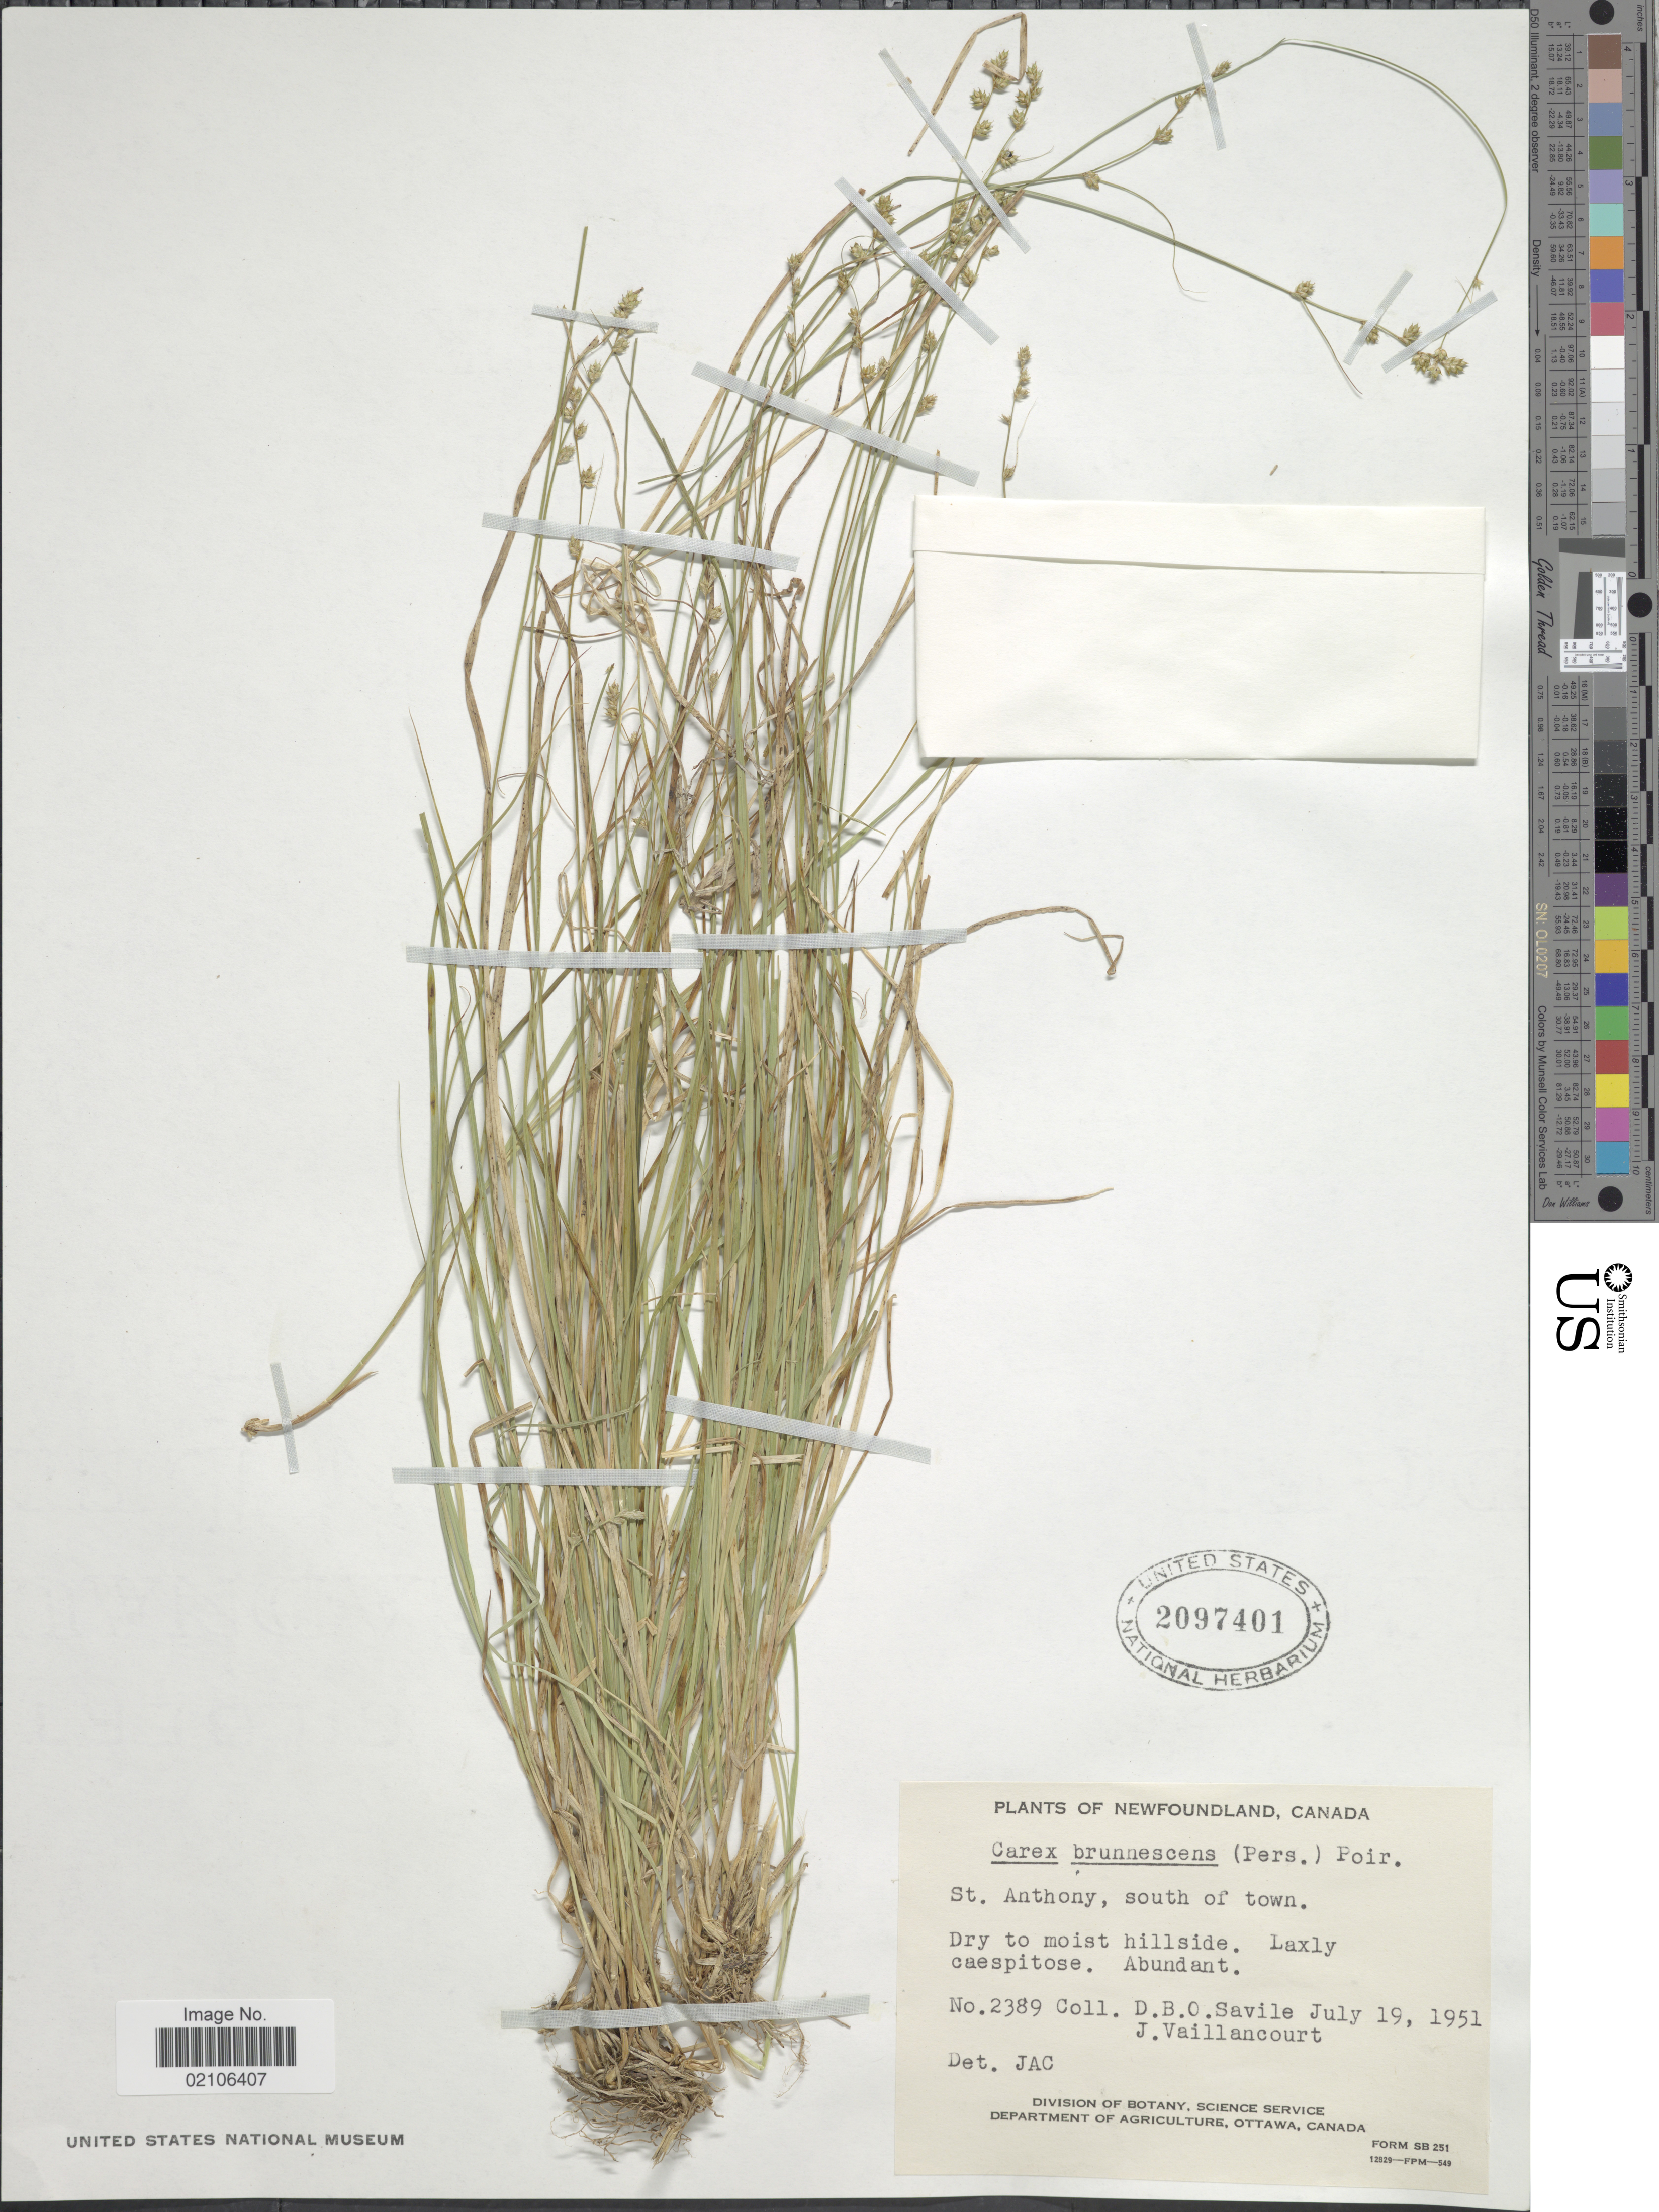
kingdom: Plantae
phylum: Tracheophyta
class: Liliopsida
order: Poales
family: Cyperaceae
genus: Carex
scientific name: Carex brunnescens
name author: (Pers.) Poir.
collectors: D. Savile & J. Vaillancourt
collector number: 2389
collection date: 1951-07-19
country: Canada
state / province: Newfoundland and Labrador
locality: St. Anthony, south of town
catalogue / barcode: US 2097401